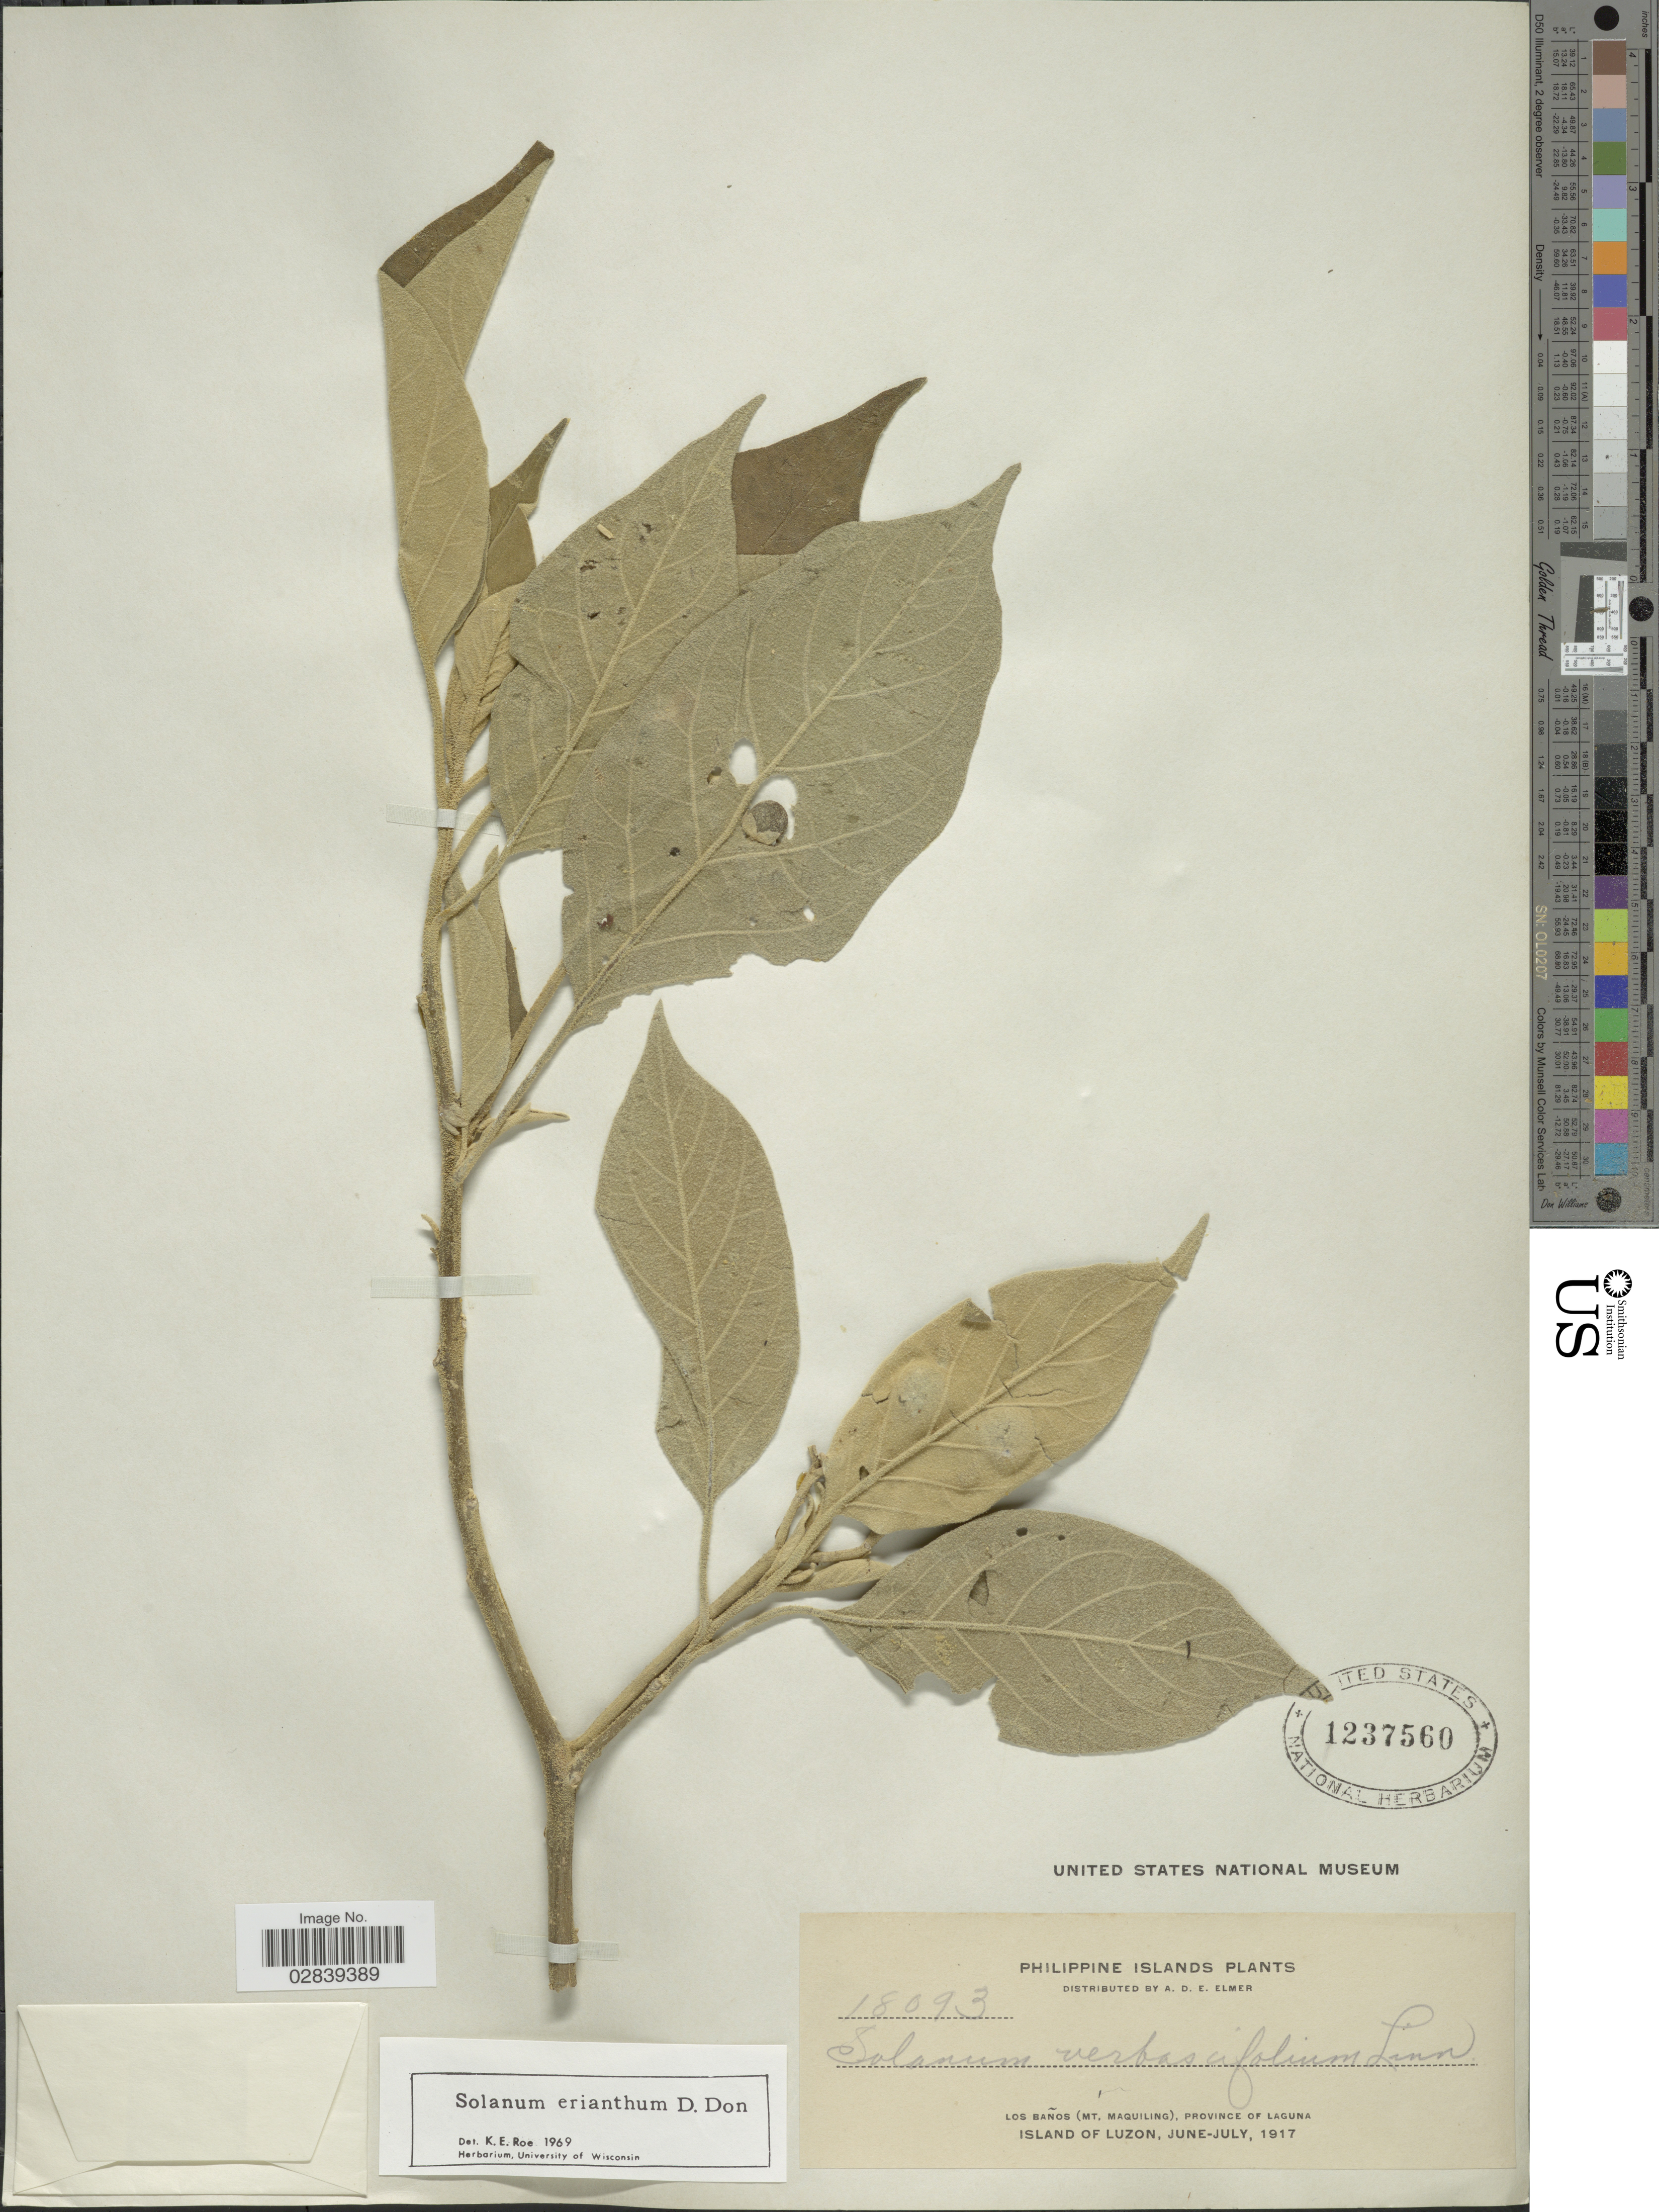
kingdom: Plantae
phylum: Tracheophyta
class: Magnoliopsida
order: Solanales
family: Solanaceae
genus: Solanum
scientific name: Solanum erianthum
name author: D. Don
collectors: A. D. E. Elmer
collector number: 18093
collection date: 1917-06/1917-07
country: Philippines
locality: Los Baños (Mt. Maquiling), Province of Laguna, Island of Luzon.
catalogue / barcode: US 1237560